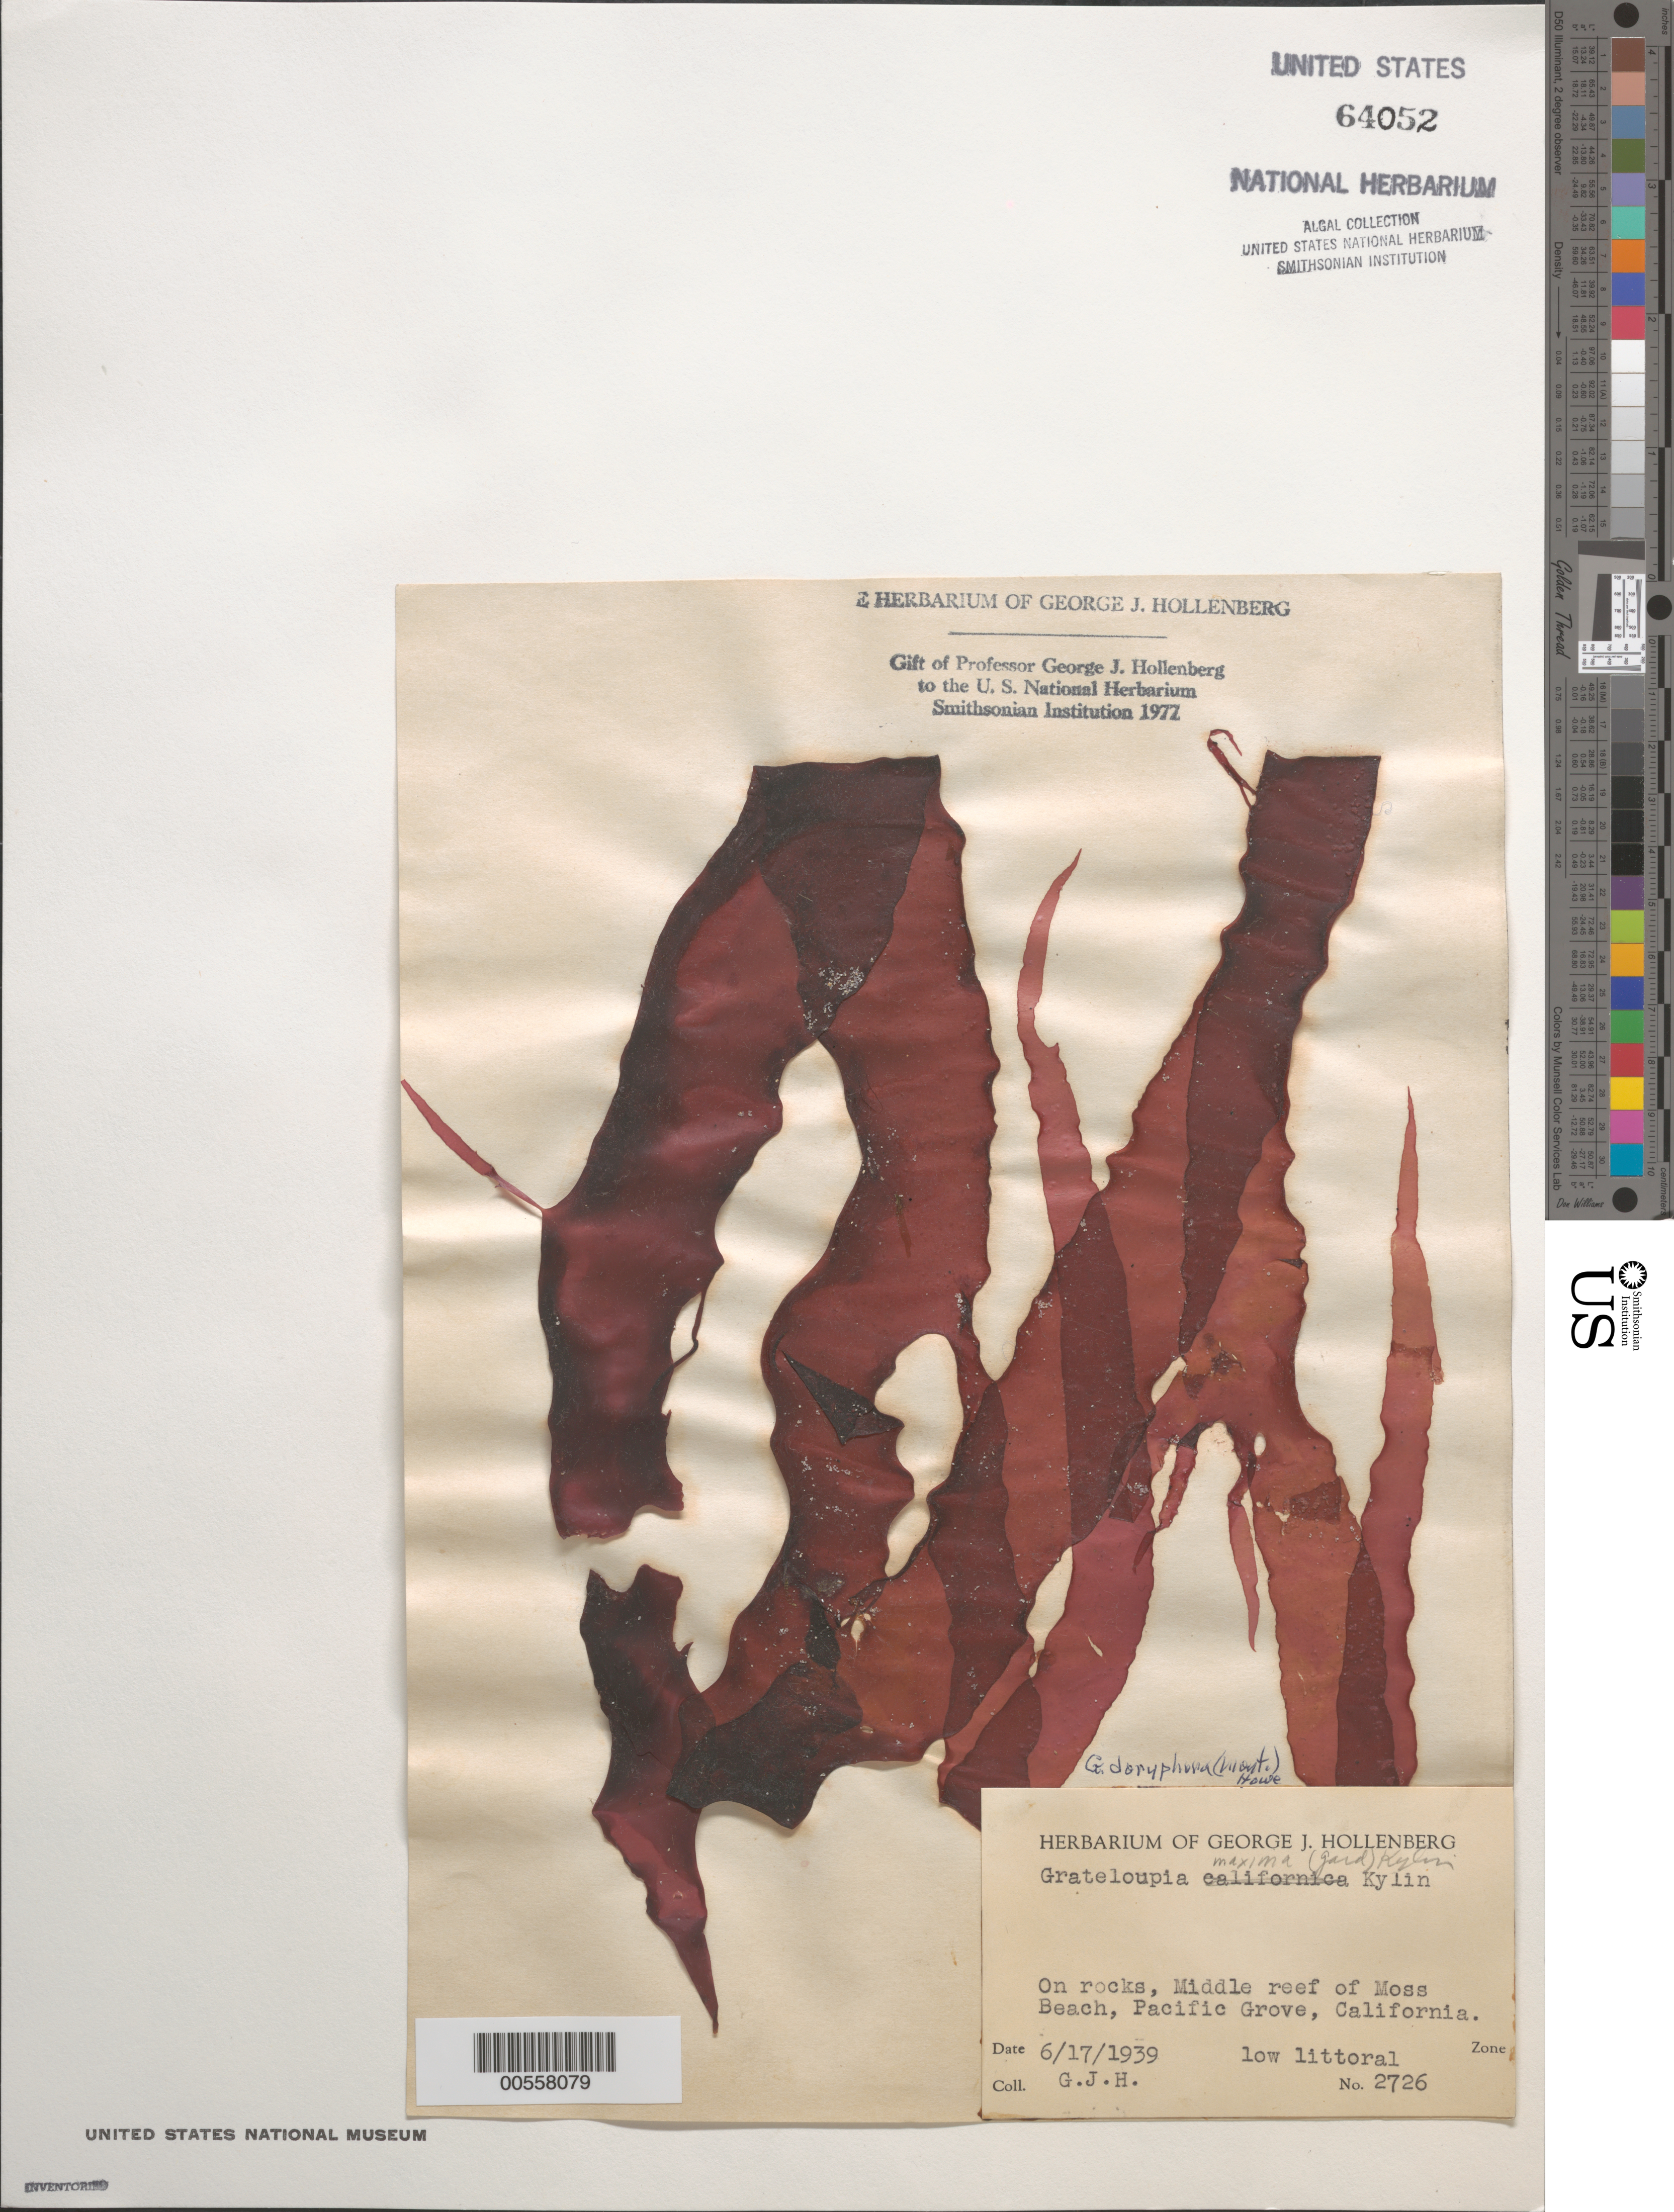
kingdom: Plantae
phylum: Rhodophyta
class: Florideophyceae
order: Halymeniales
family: Halymeniaceae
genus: Grateloupia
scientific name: Grateloupia doryphora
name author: (Mont.) Howe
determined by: Hollenberg, George J.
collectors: G. Hollenberg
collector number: GJH 2726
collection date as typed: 17 Jun 1939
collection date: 1939-06-17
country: United States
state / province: California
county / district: Monterey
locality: Middle reef of Moss Beach, Pacific Grove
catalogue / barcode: US 64052